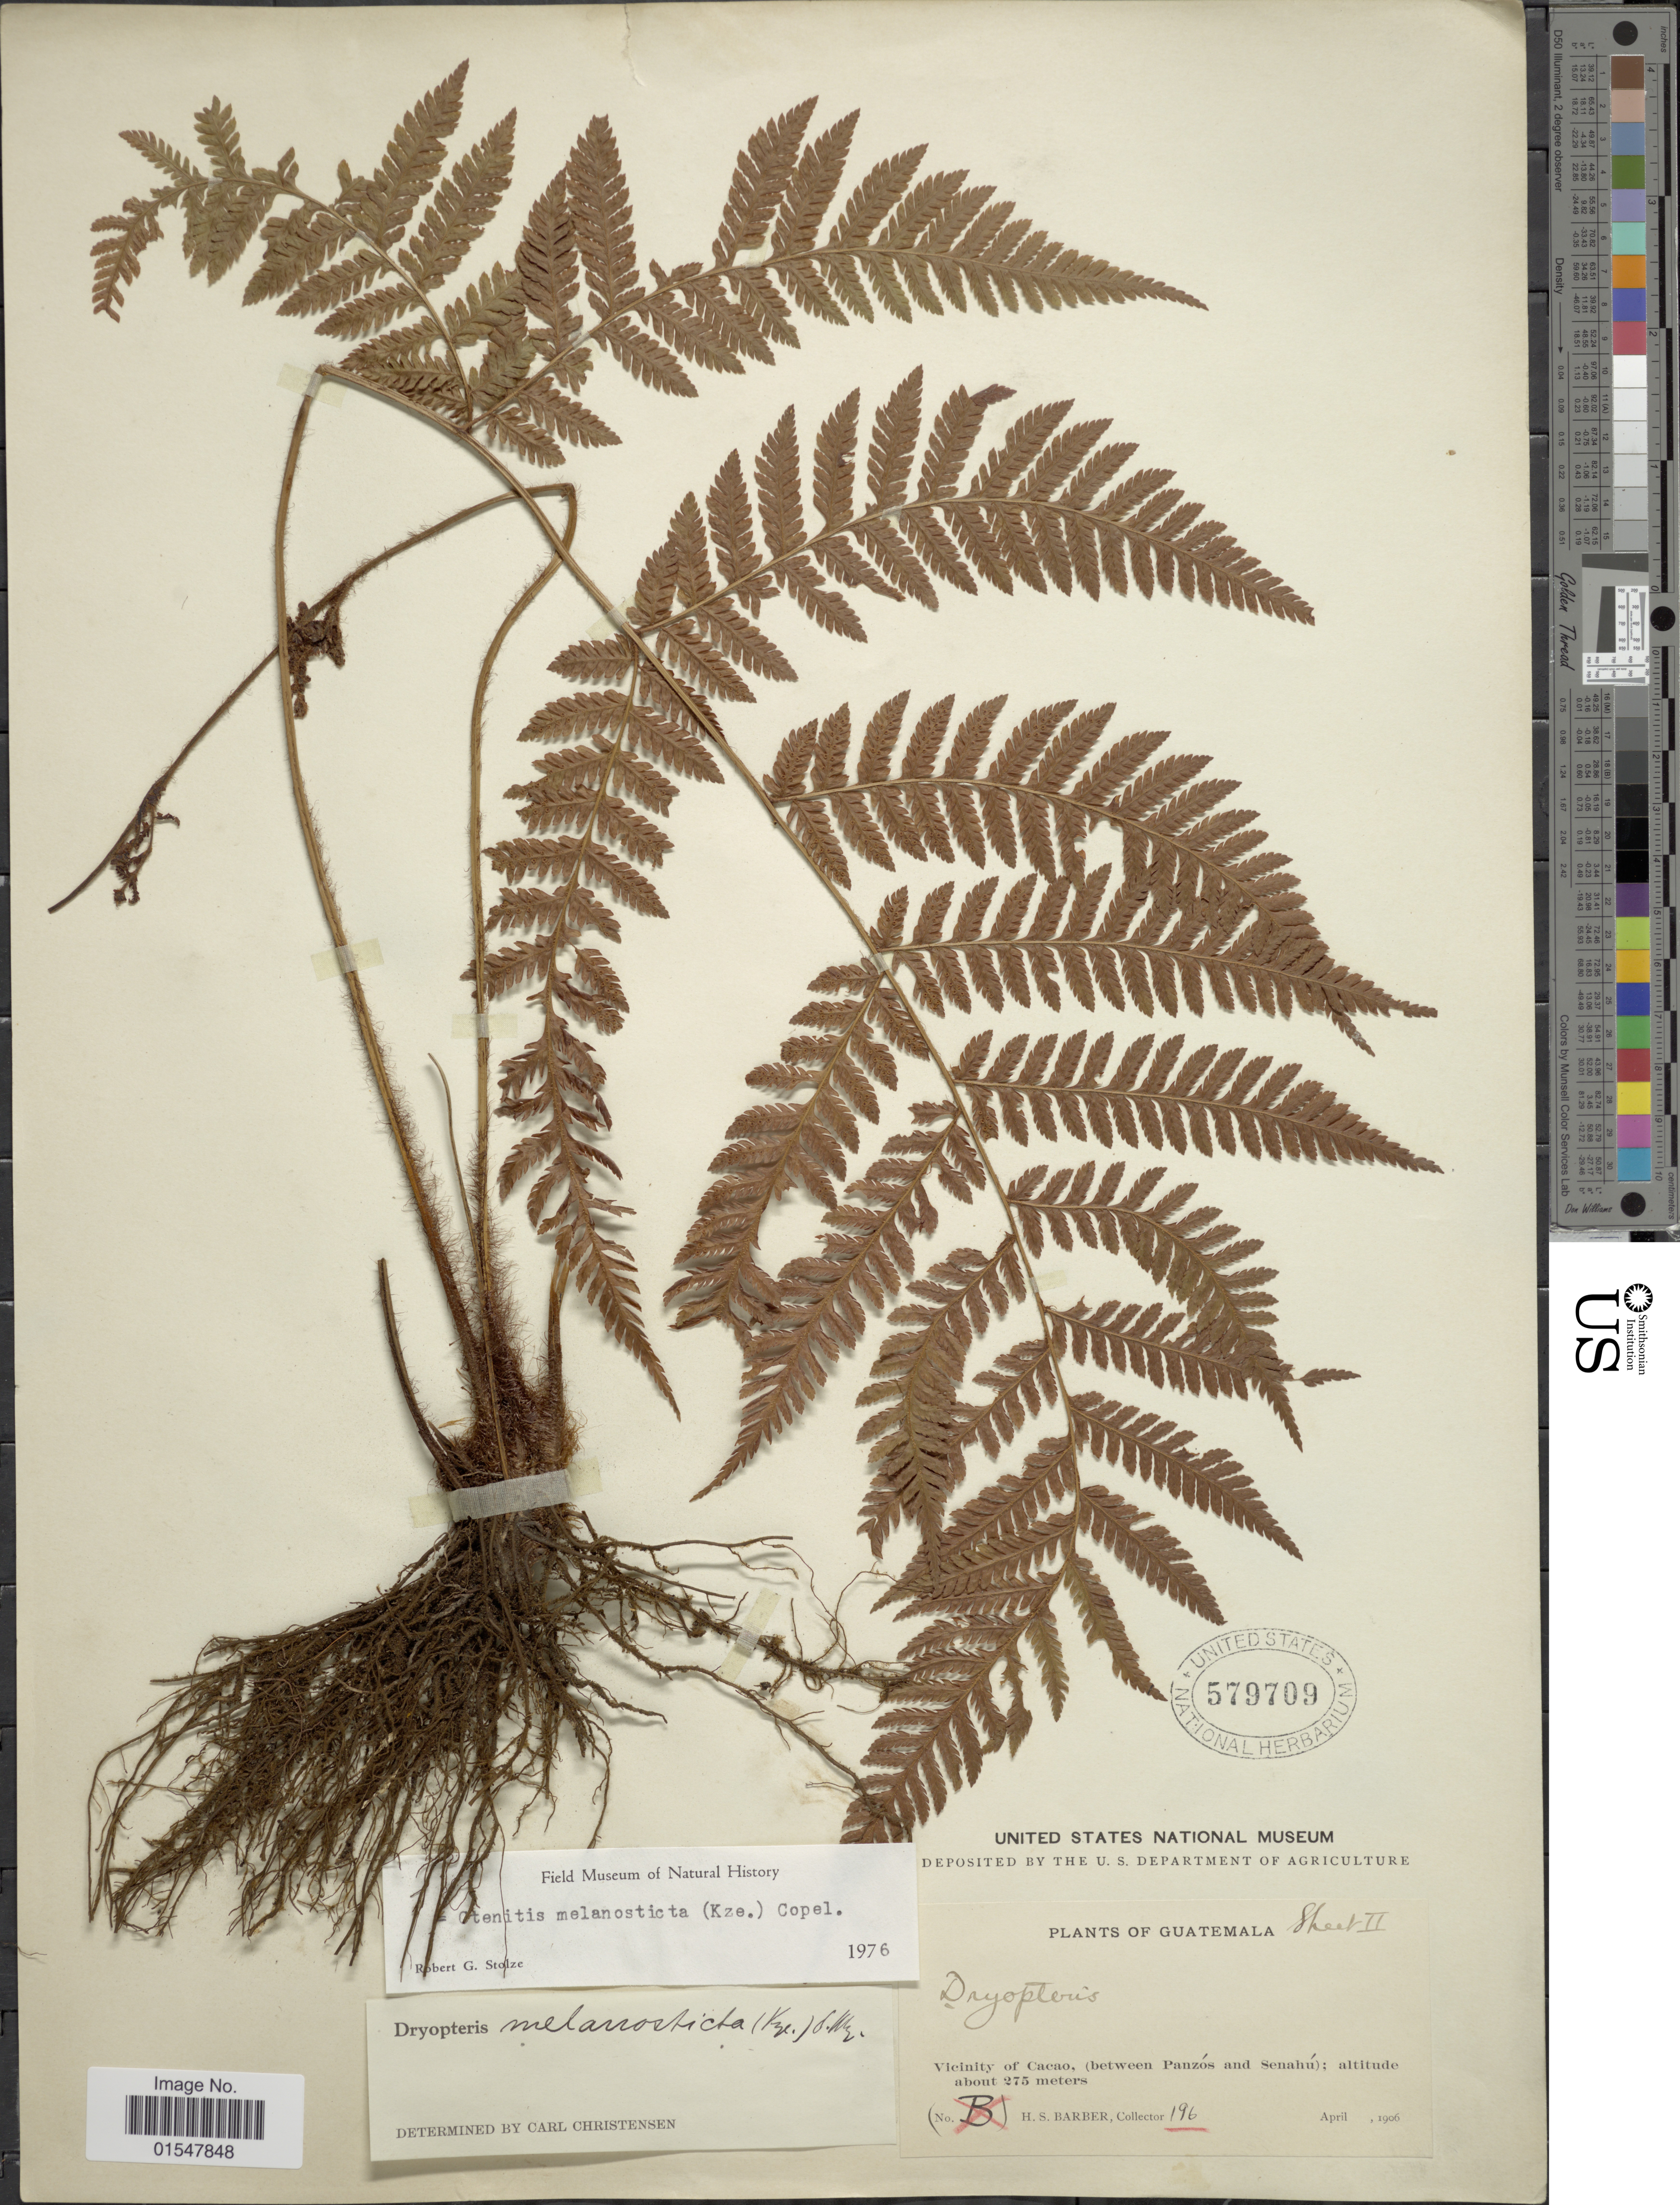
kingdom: Plantae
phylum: Tracheophyta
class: Polypodiopsida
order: Polypodiales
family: Dryopteridaceae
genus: Ctenitis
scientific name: Ctenitis melanosticta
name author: (Kunze) Copel.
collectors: H. Barber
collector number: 196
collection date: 1906-04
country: Guatemala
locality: Guatemala, Vicinity of Cacao, (between Panzós and Senahú)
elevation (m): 275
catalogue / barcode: US 579709